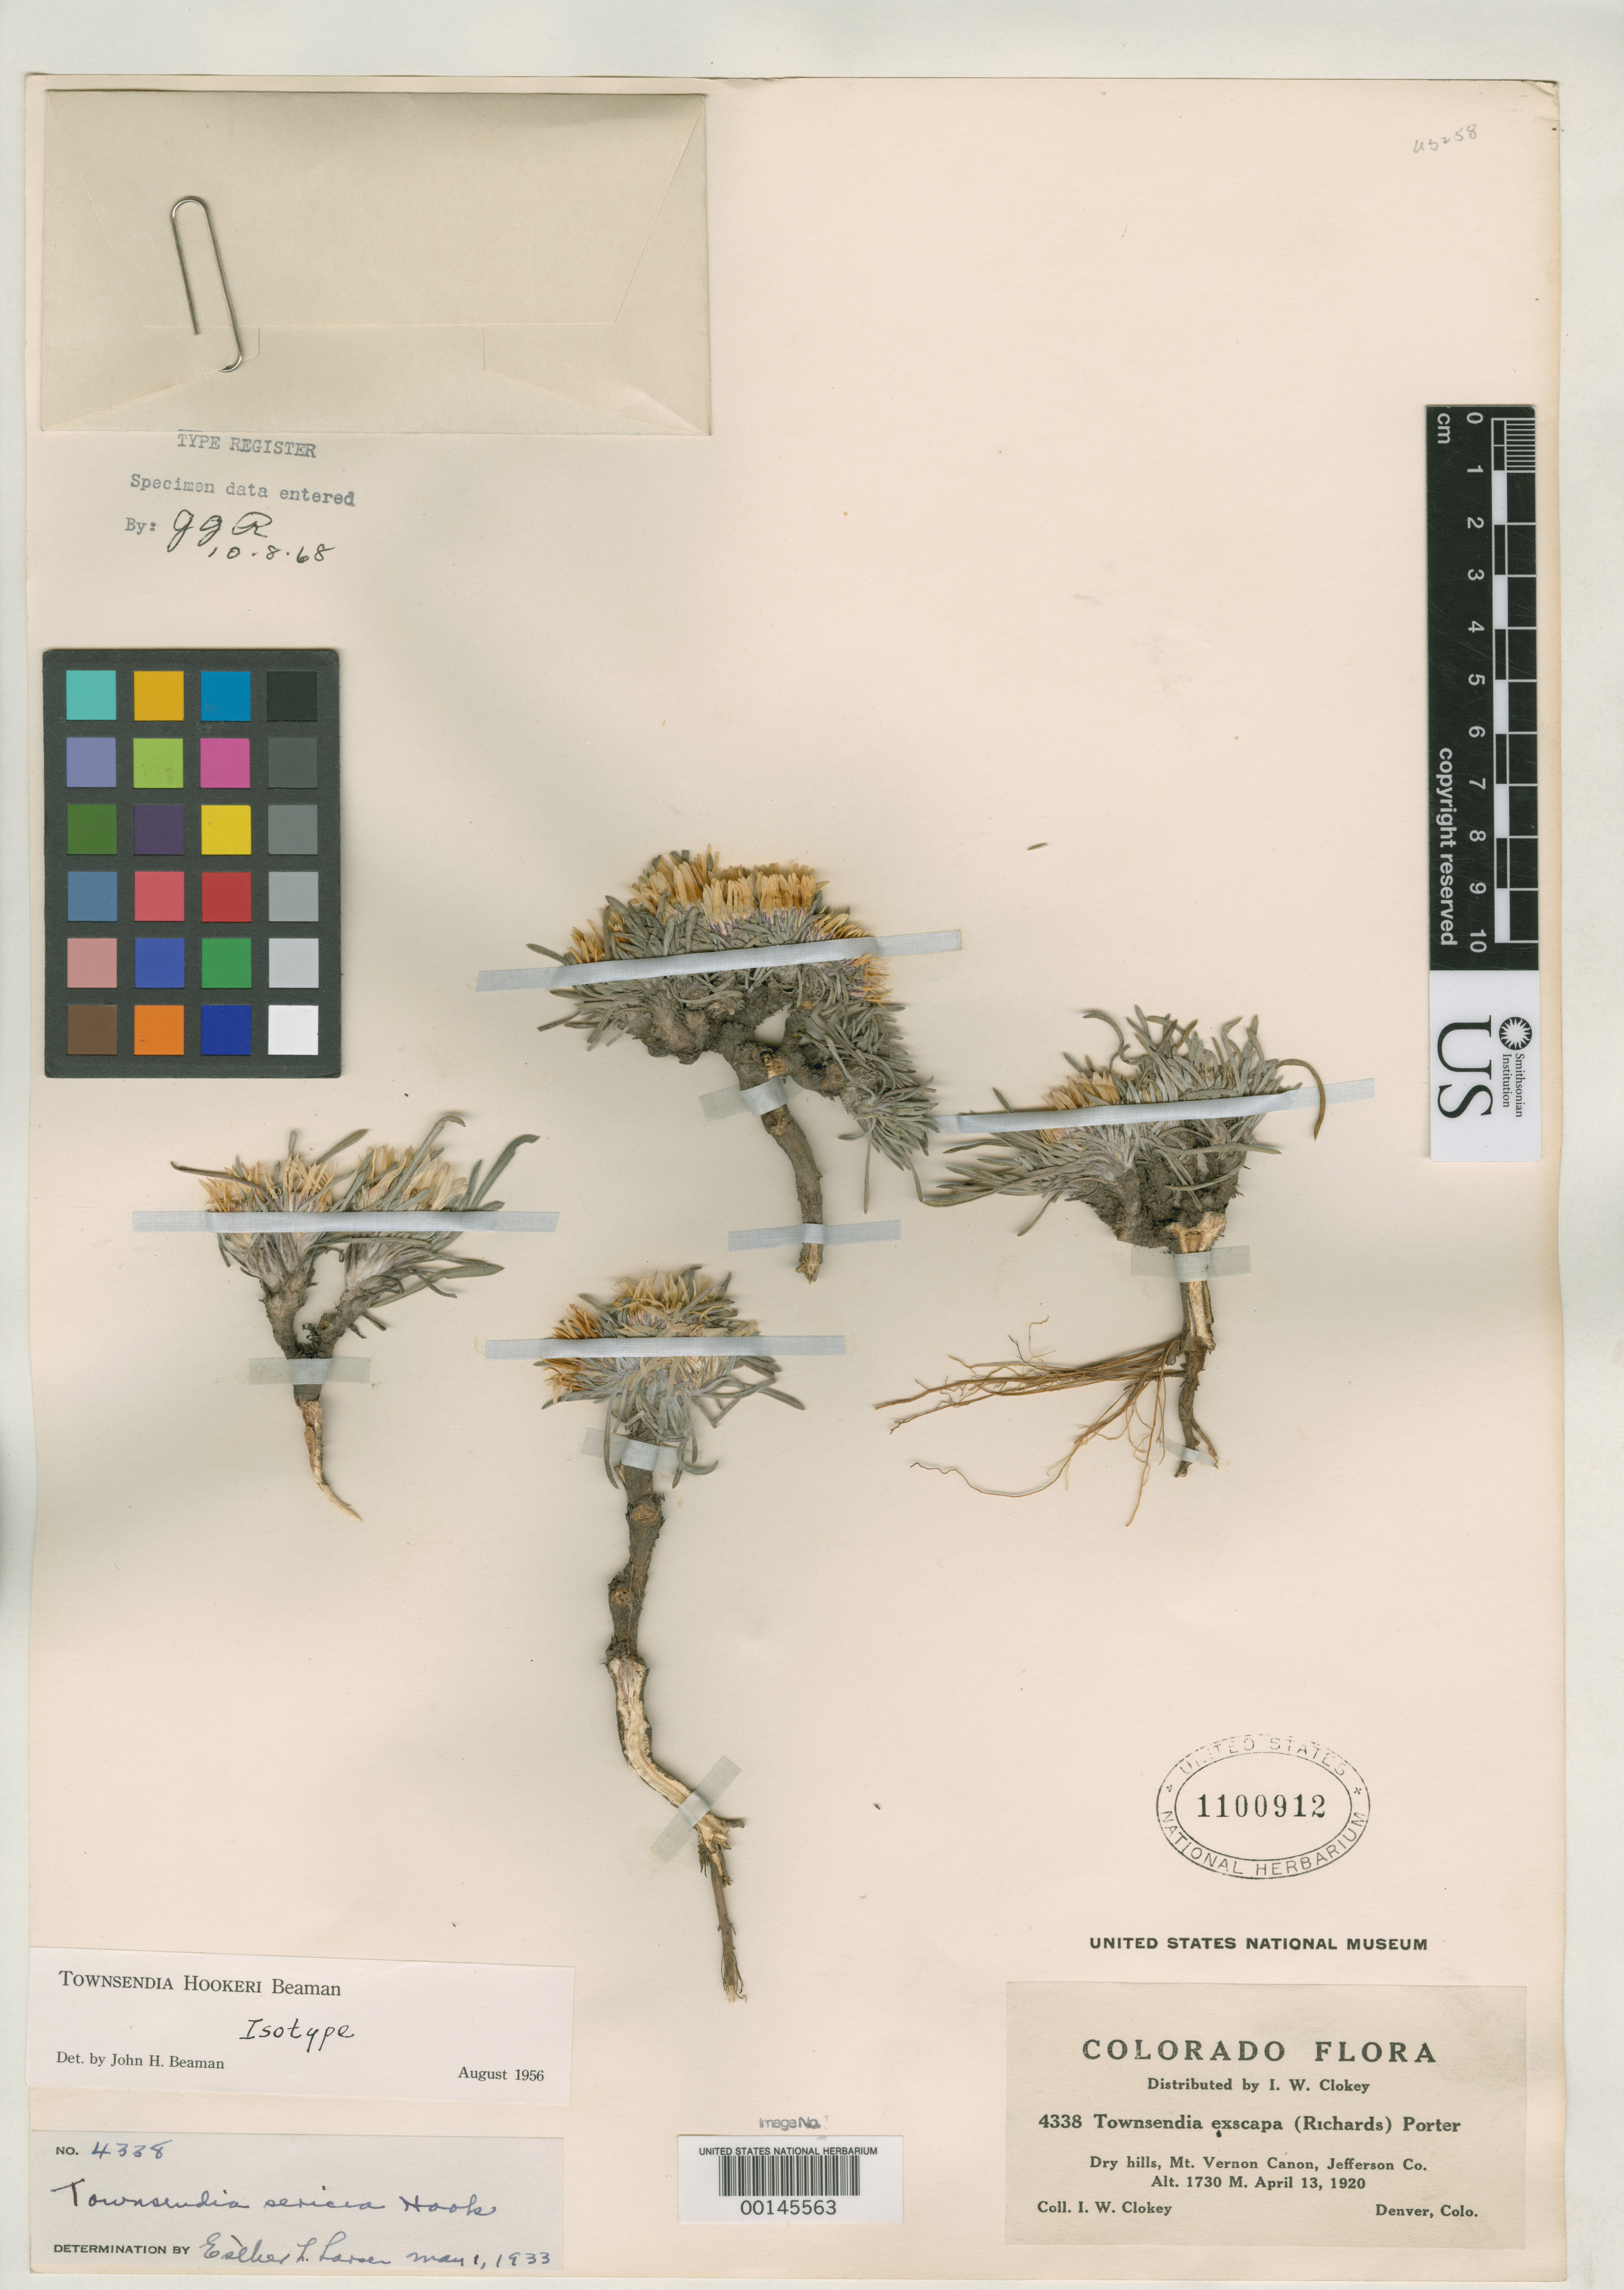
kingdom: Plantae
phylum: Tracheophyta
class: Magnoliopsida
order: Asterales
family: Asteraceae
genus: Townsendia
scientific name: Townsendia hookeri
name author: Beaman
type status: Isotype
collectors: I. W. Clokey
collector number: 4338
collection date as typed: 13 Apr 1920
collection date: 1920-04-13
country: United States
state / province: Colorado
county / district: Jefferson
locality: Mt. Vernon Canyon.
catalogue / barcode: US 1100912